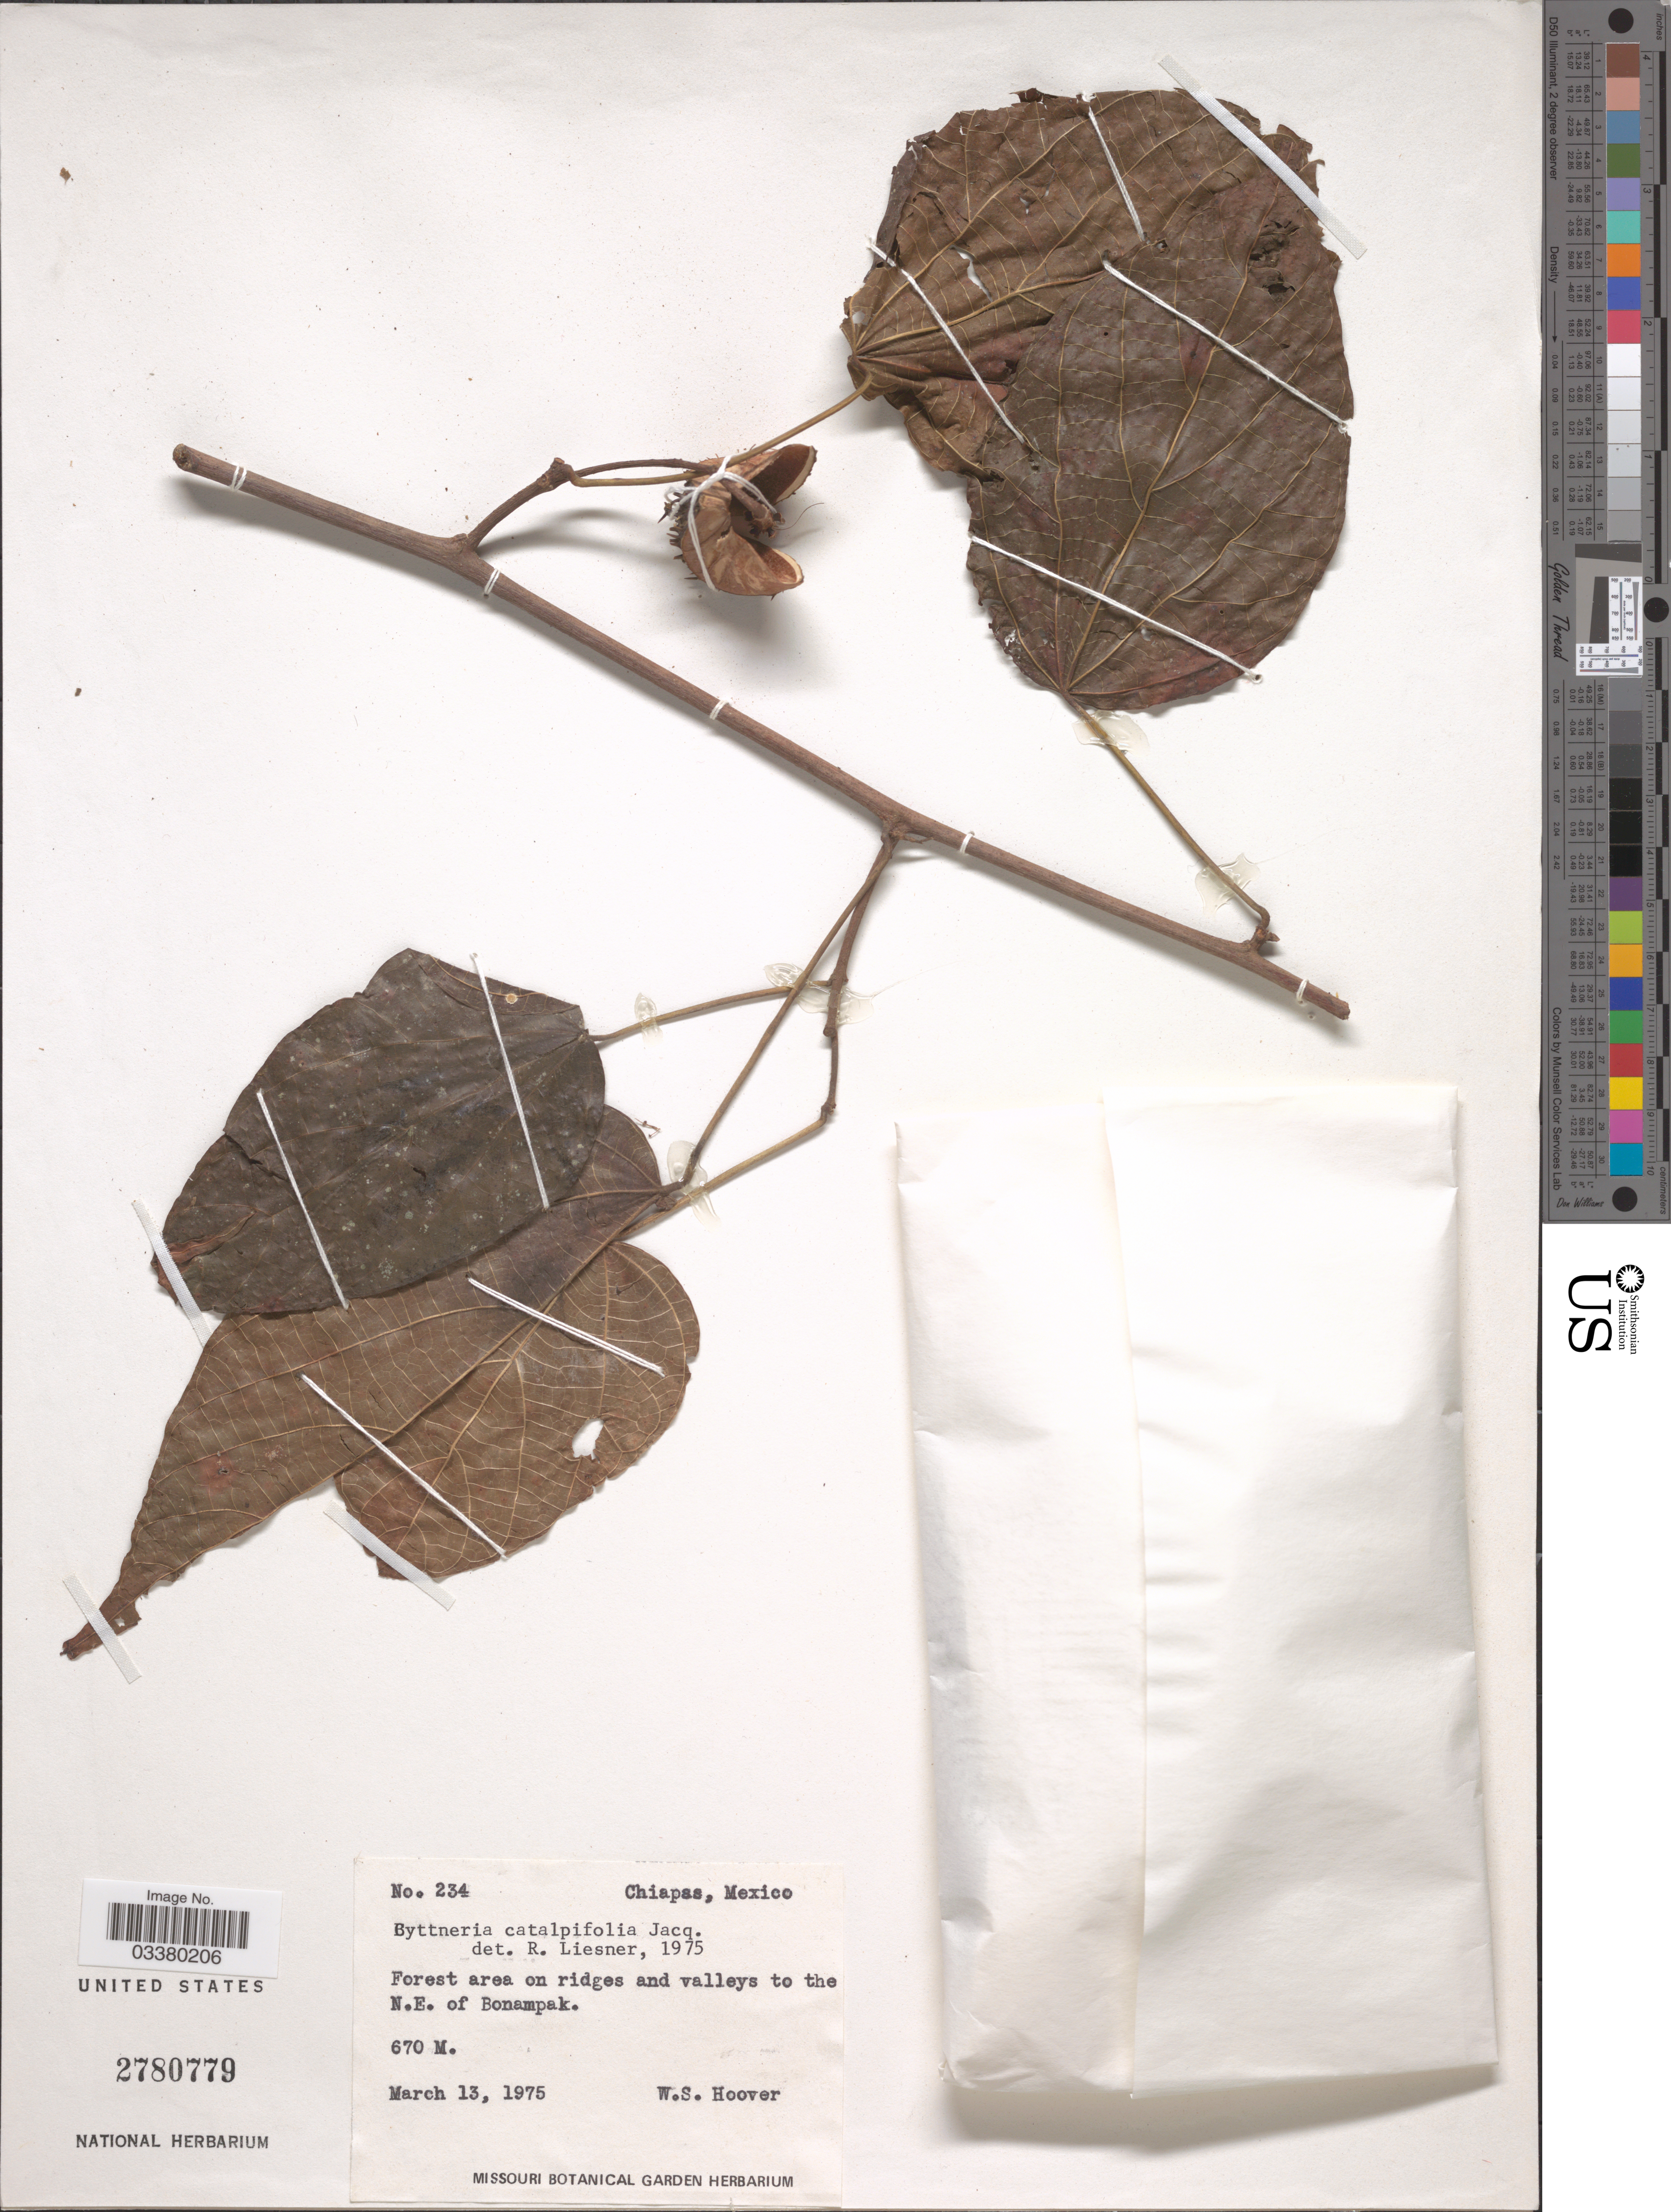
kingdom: Plantae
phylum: Tracheophyta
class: Magnoliopsida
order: Malvales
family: Malvaceae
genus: Byttneria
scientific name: Byttneria catalpifolia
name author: Jacq.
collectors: W. S. Hoover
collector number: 234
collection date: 1975-03-13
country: Mexico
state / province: Chiapas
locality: Forest area on ridges and valleys to the N.E. of Bonampak.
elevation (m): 670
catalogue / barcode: US 2780779